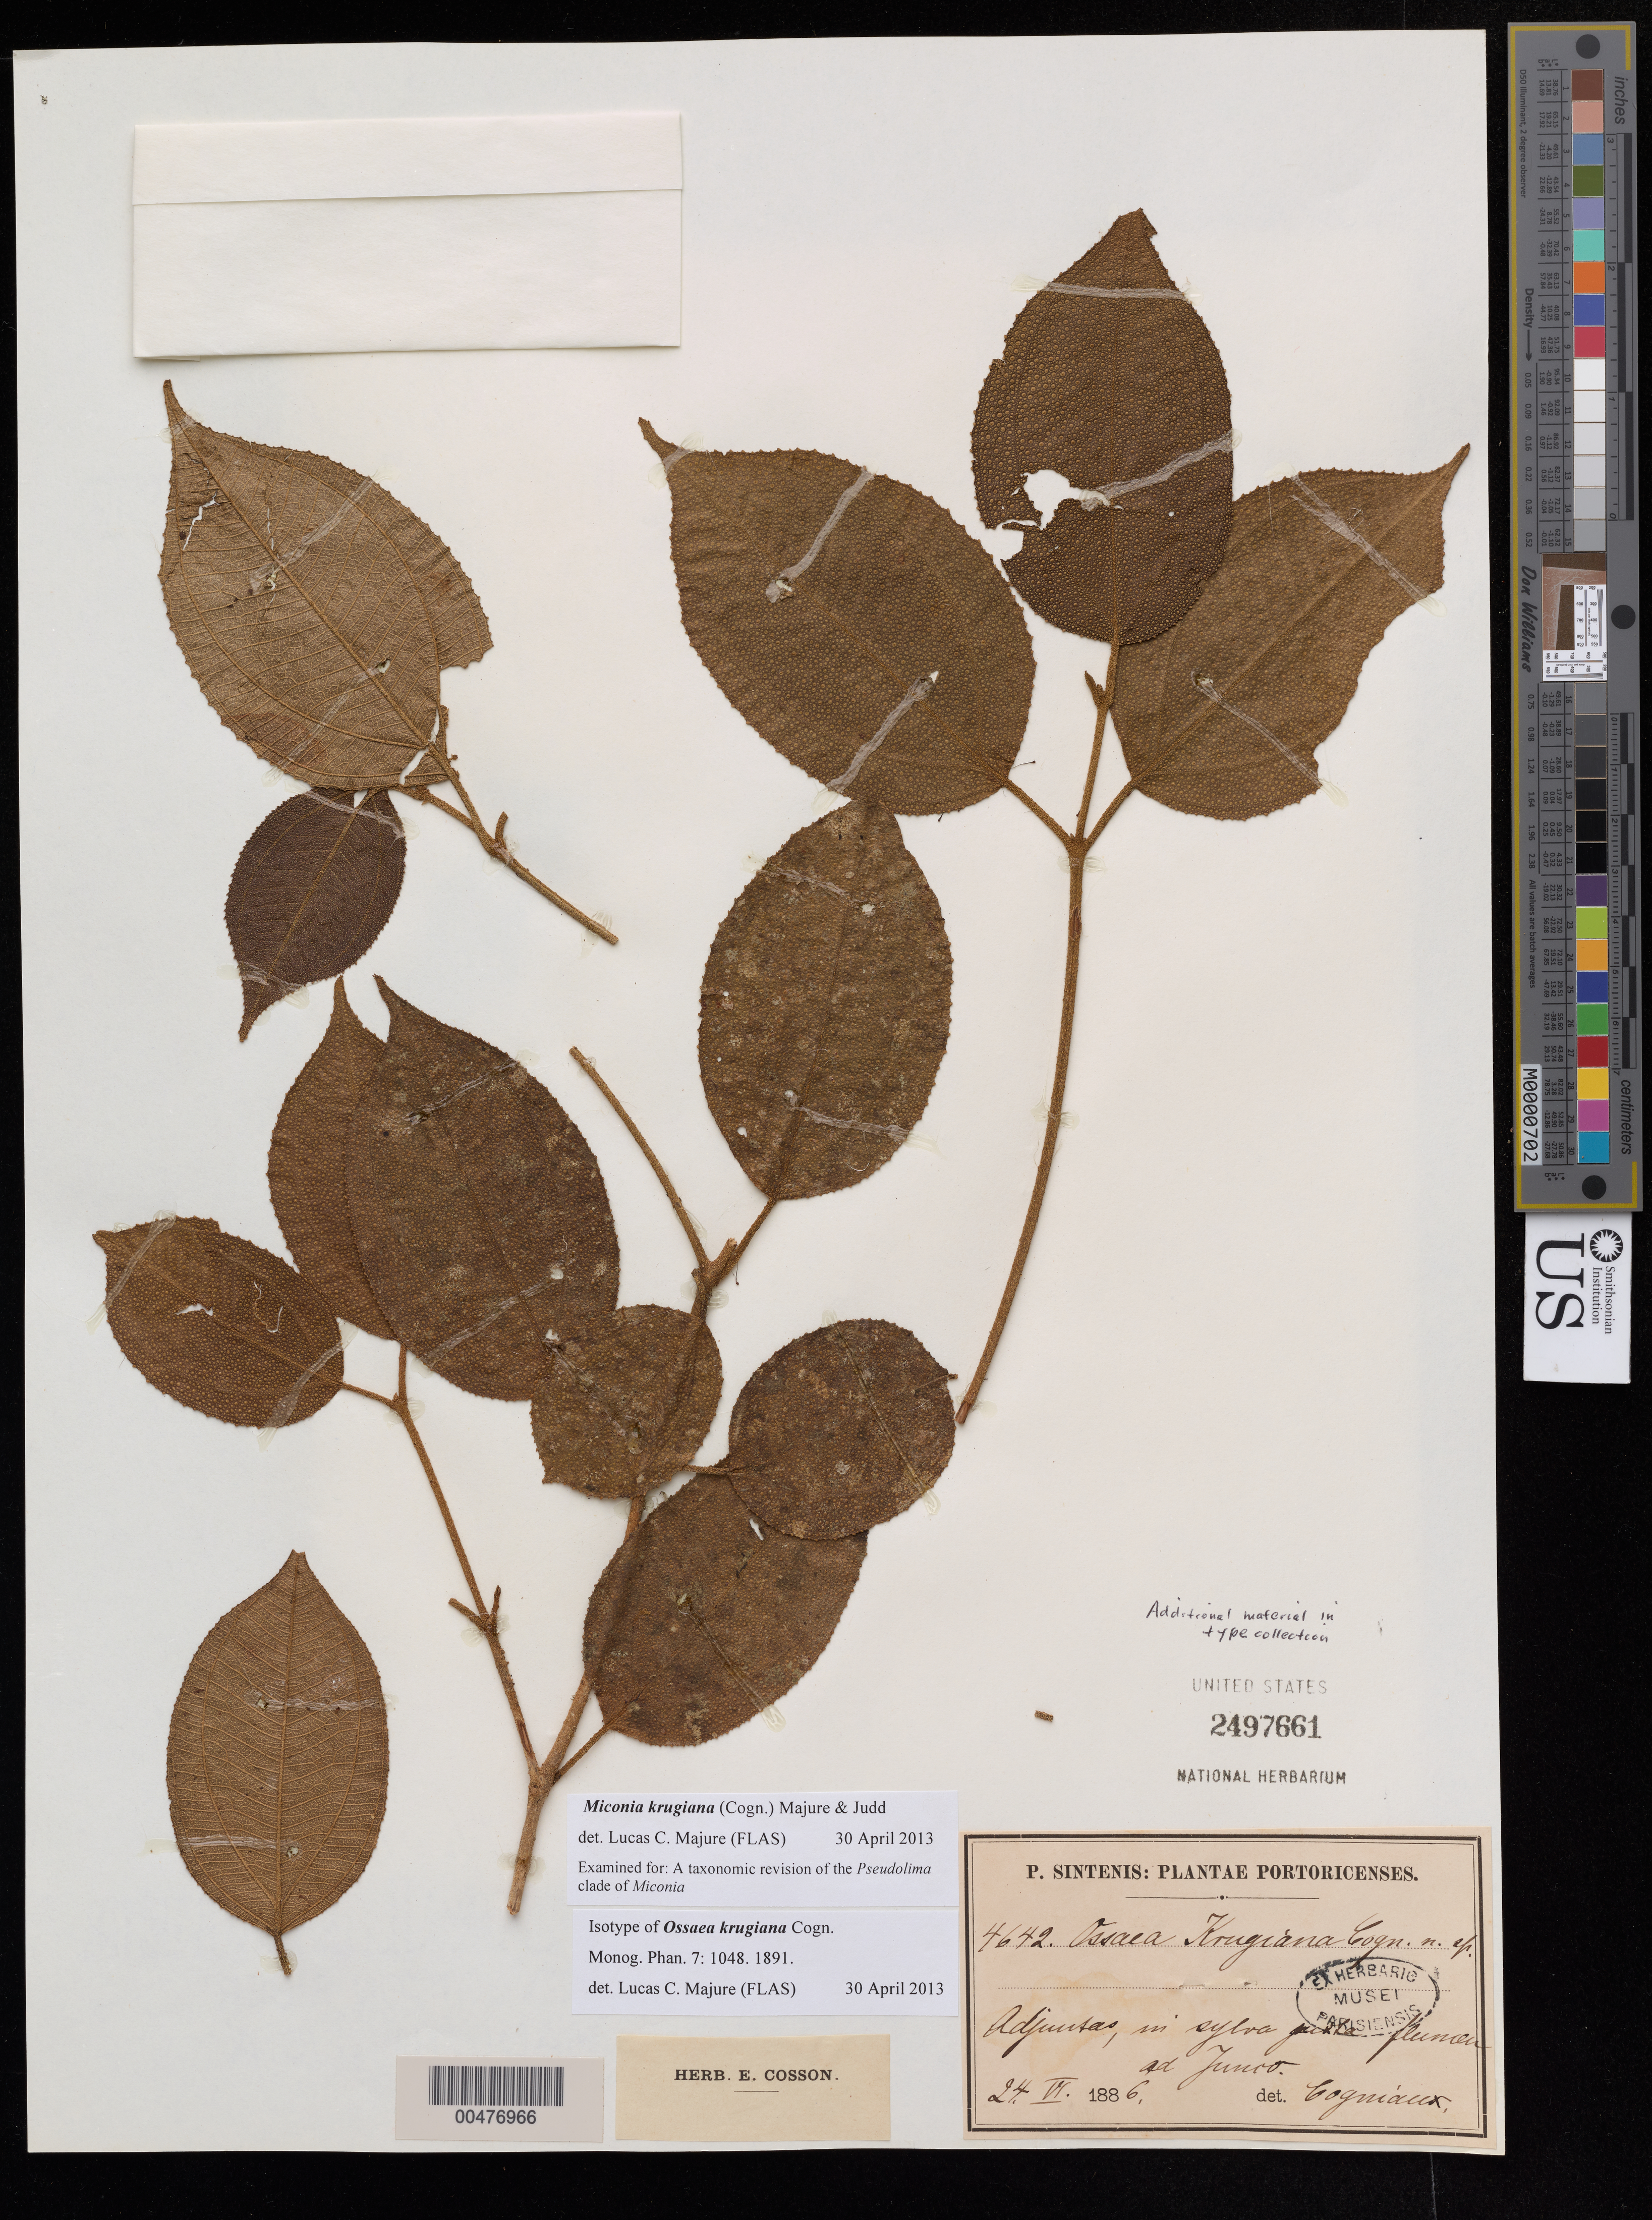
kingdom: Plantae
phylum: Tracheophyta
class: Magnoliopsida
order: Myrtales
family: Melastomataceae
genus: Ossaea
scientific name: Ossaea krugiana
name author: Cogn.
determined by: Majure, Lucas C., (FLAS), University of Florida (UNITED STATES)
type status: Isotype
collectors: P. Sintenis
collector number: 4642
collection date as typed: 24 Jun 1886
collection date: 1886-06-24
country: Puerto Rico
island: Greater Antilles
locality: Adjuntas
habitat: In sylva flumen ad Junco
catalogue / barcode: US 2497661